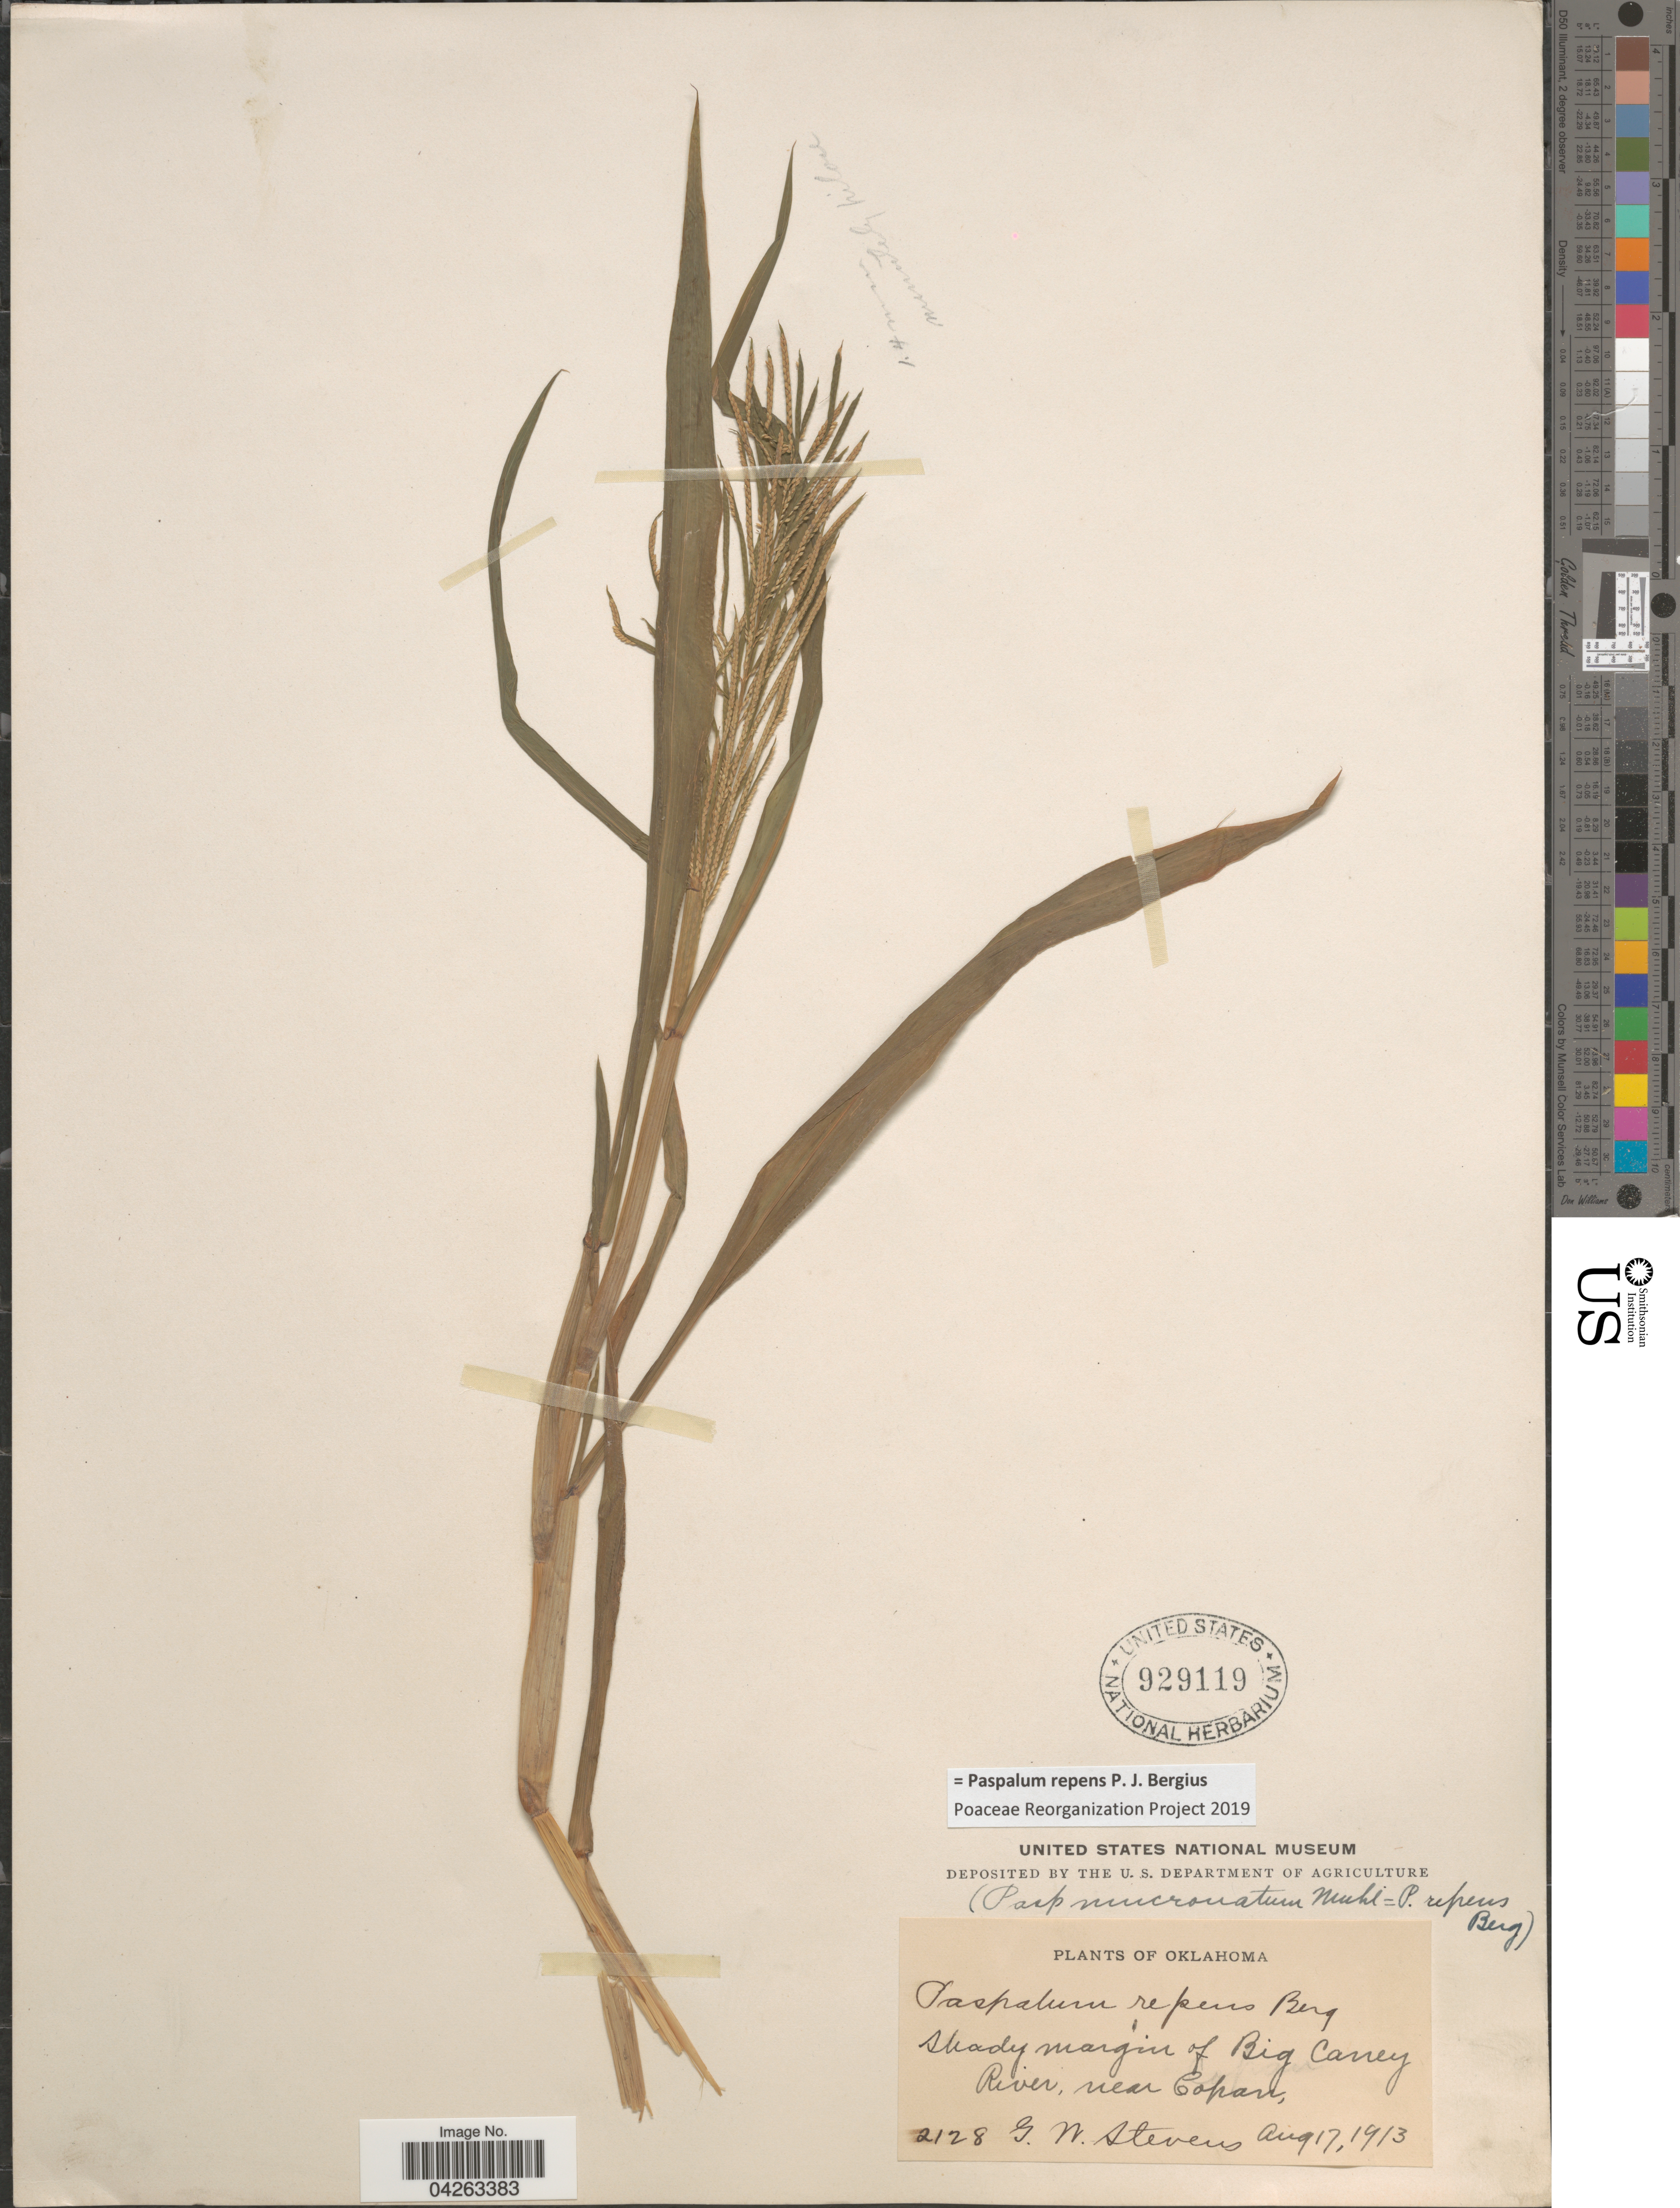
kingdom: Plantae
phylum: Tracheophyta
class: Liliopsida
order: Poales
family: Poaceae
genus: Paspalum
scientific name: Paspalum repens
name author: P.J. Bergius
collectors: G. W. Stevens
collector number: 2128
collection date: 1913-08-17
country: United States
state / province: Oklahoma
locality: Shady margin of Big Caney River, near Copan.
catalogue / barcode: US 929119